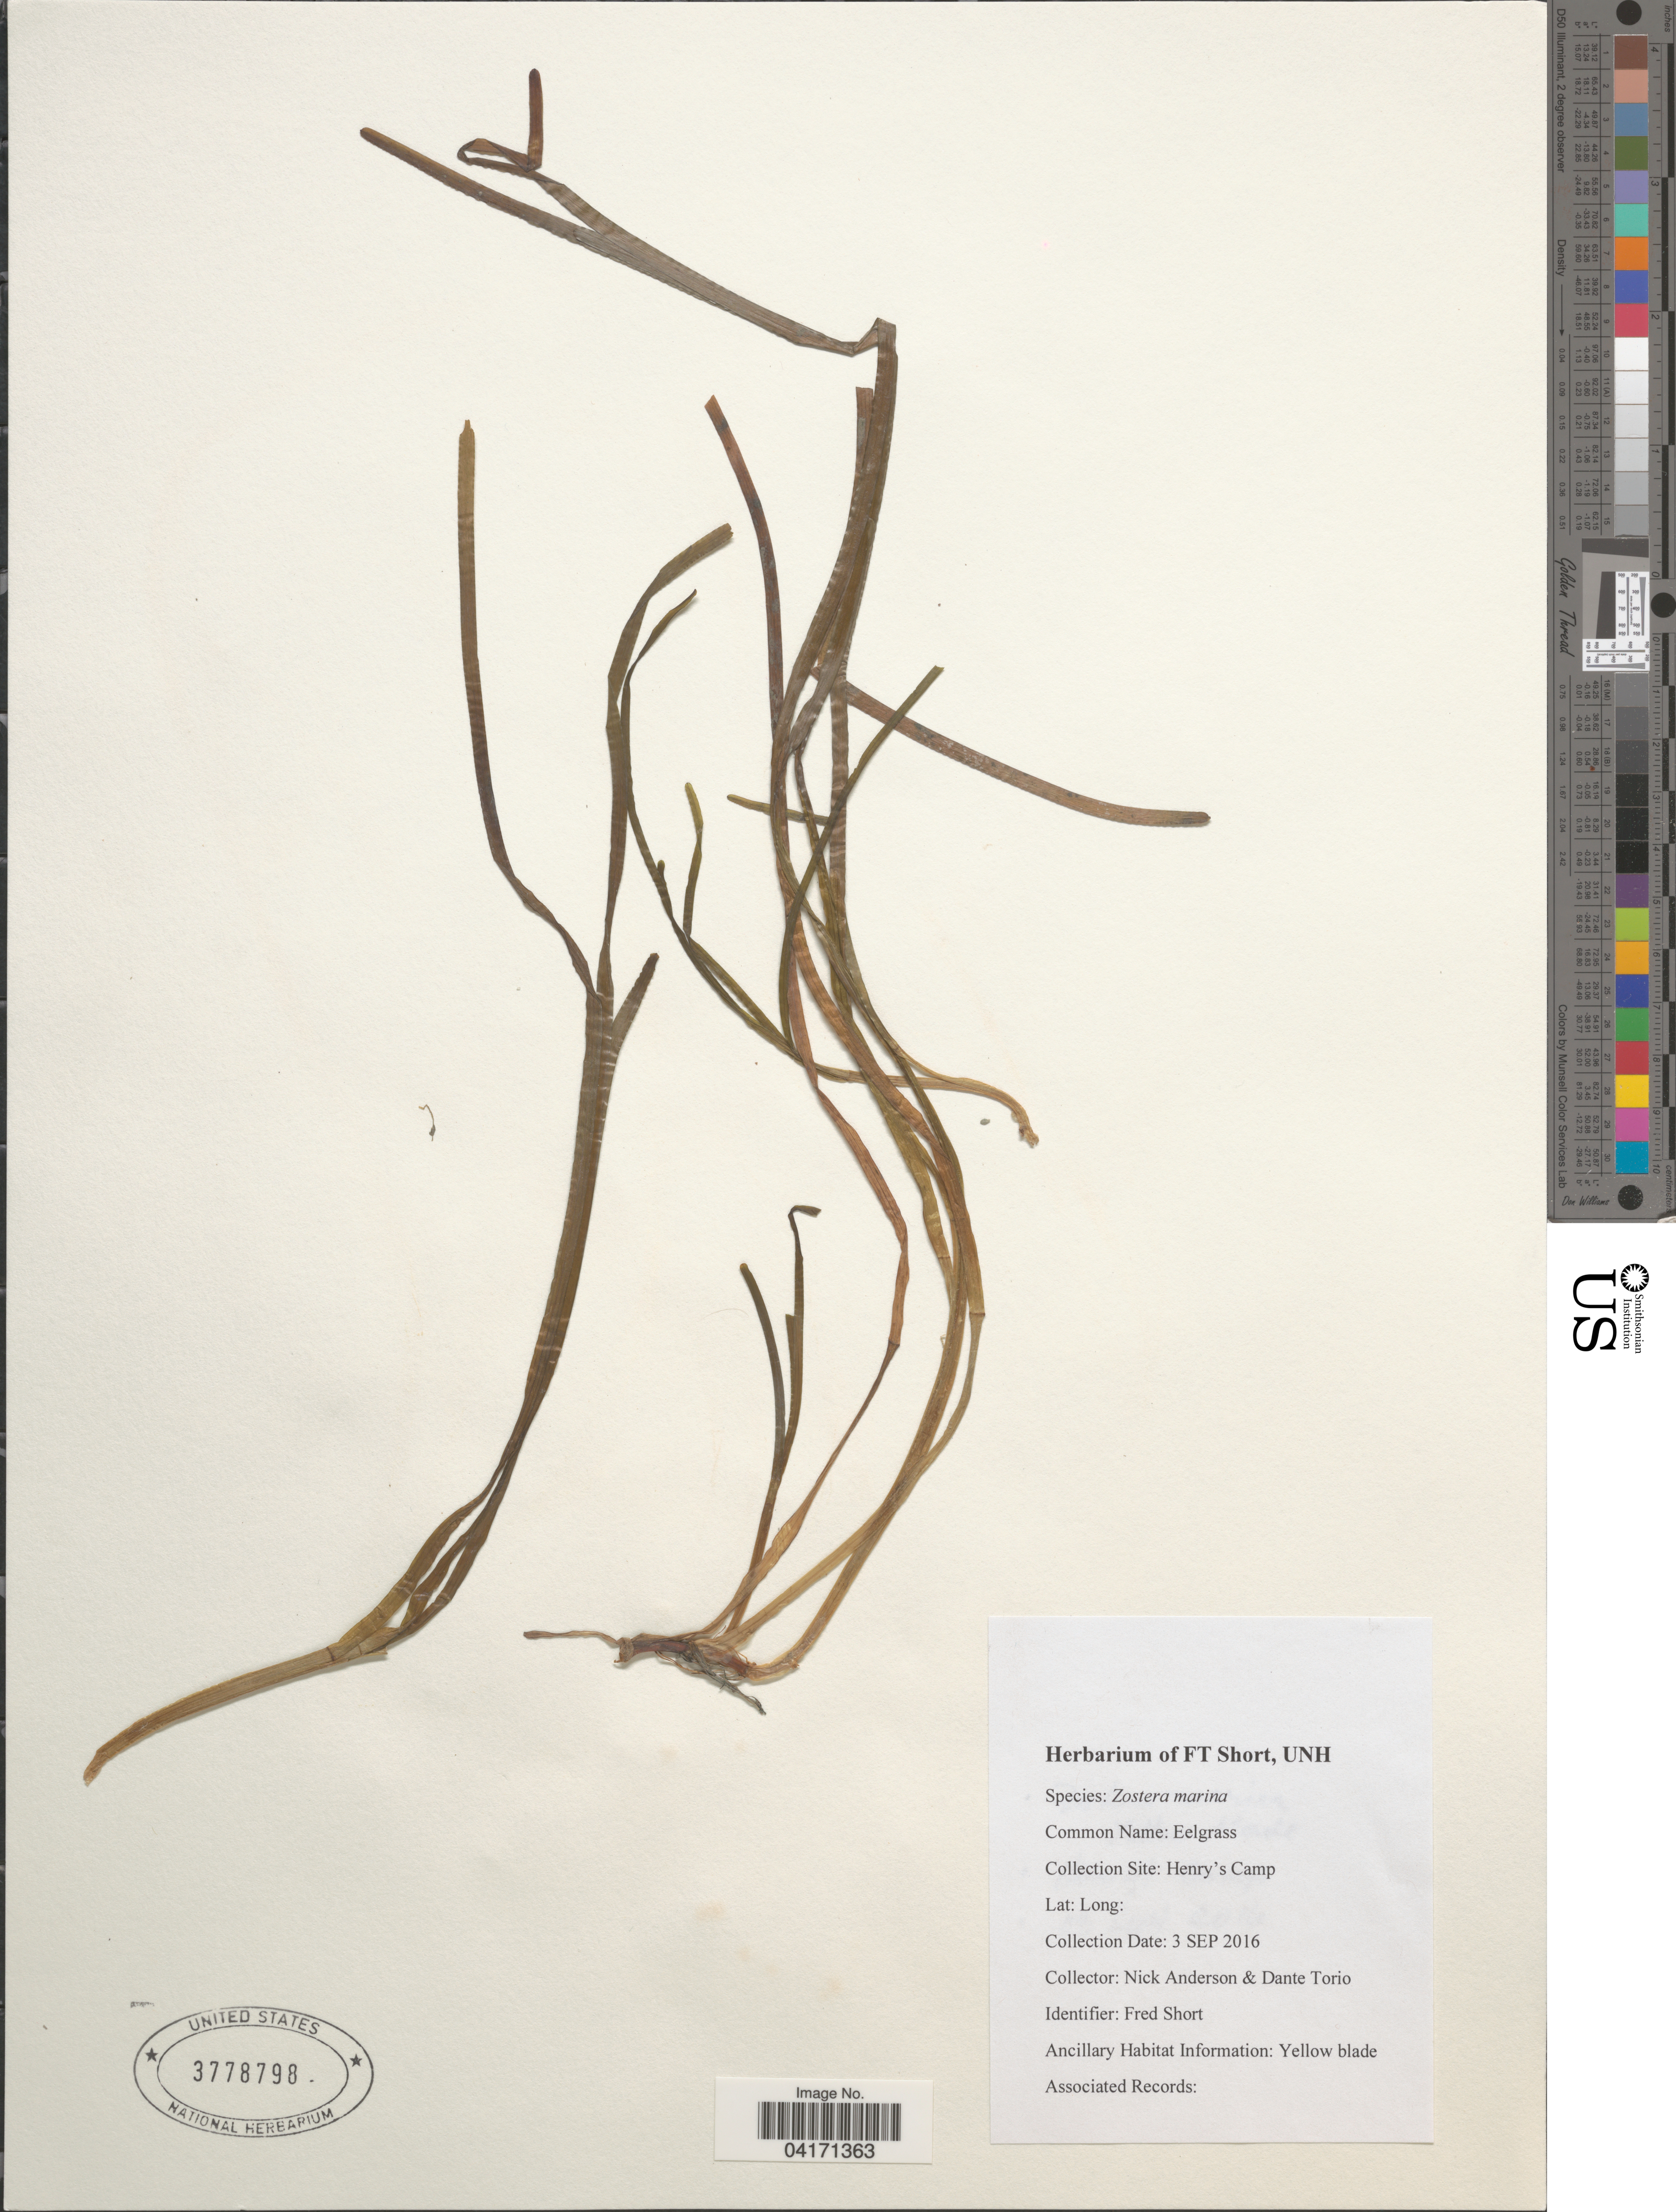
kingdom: Plantae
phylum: Tracheophyta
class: Liliopsida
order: Alismatales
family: Zosteraceae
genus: Zostera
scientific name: Zostera marina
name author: L.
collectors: N. Anderson & D. Torio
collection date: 2016-09-03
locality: Henry's Camp.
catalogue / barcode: US 3778798